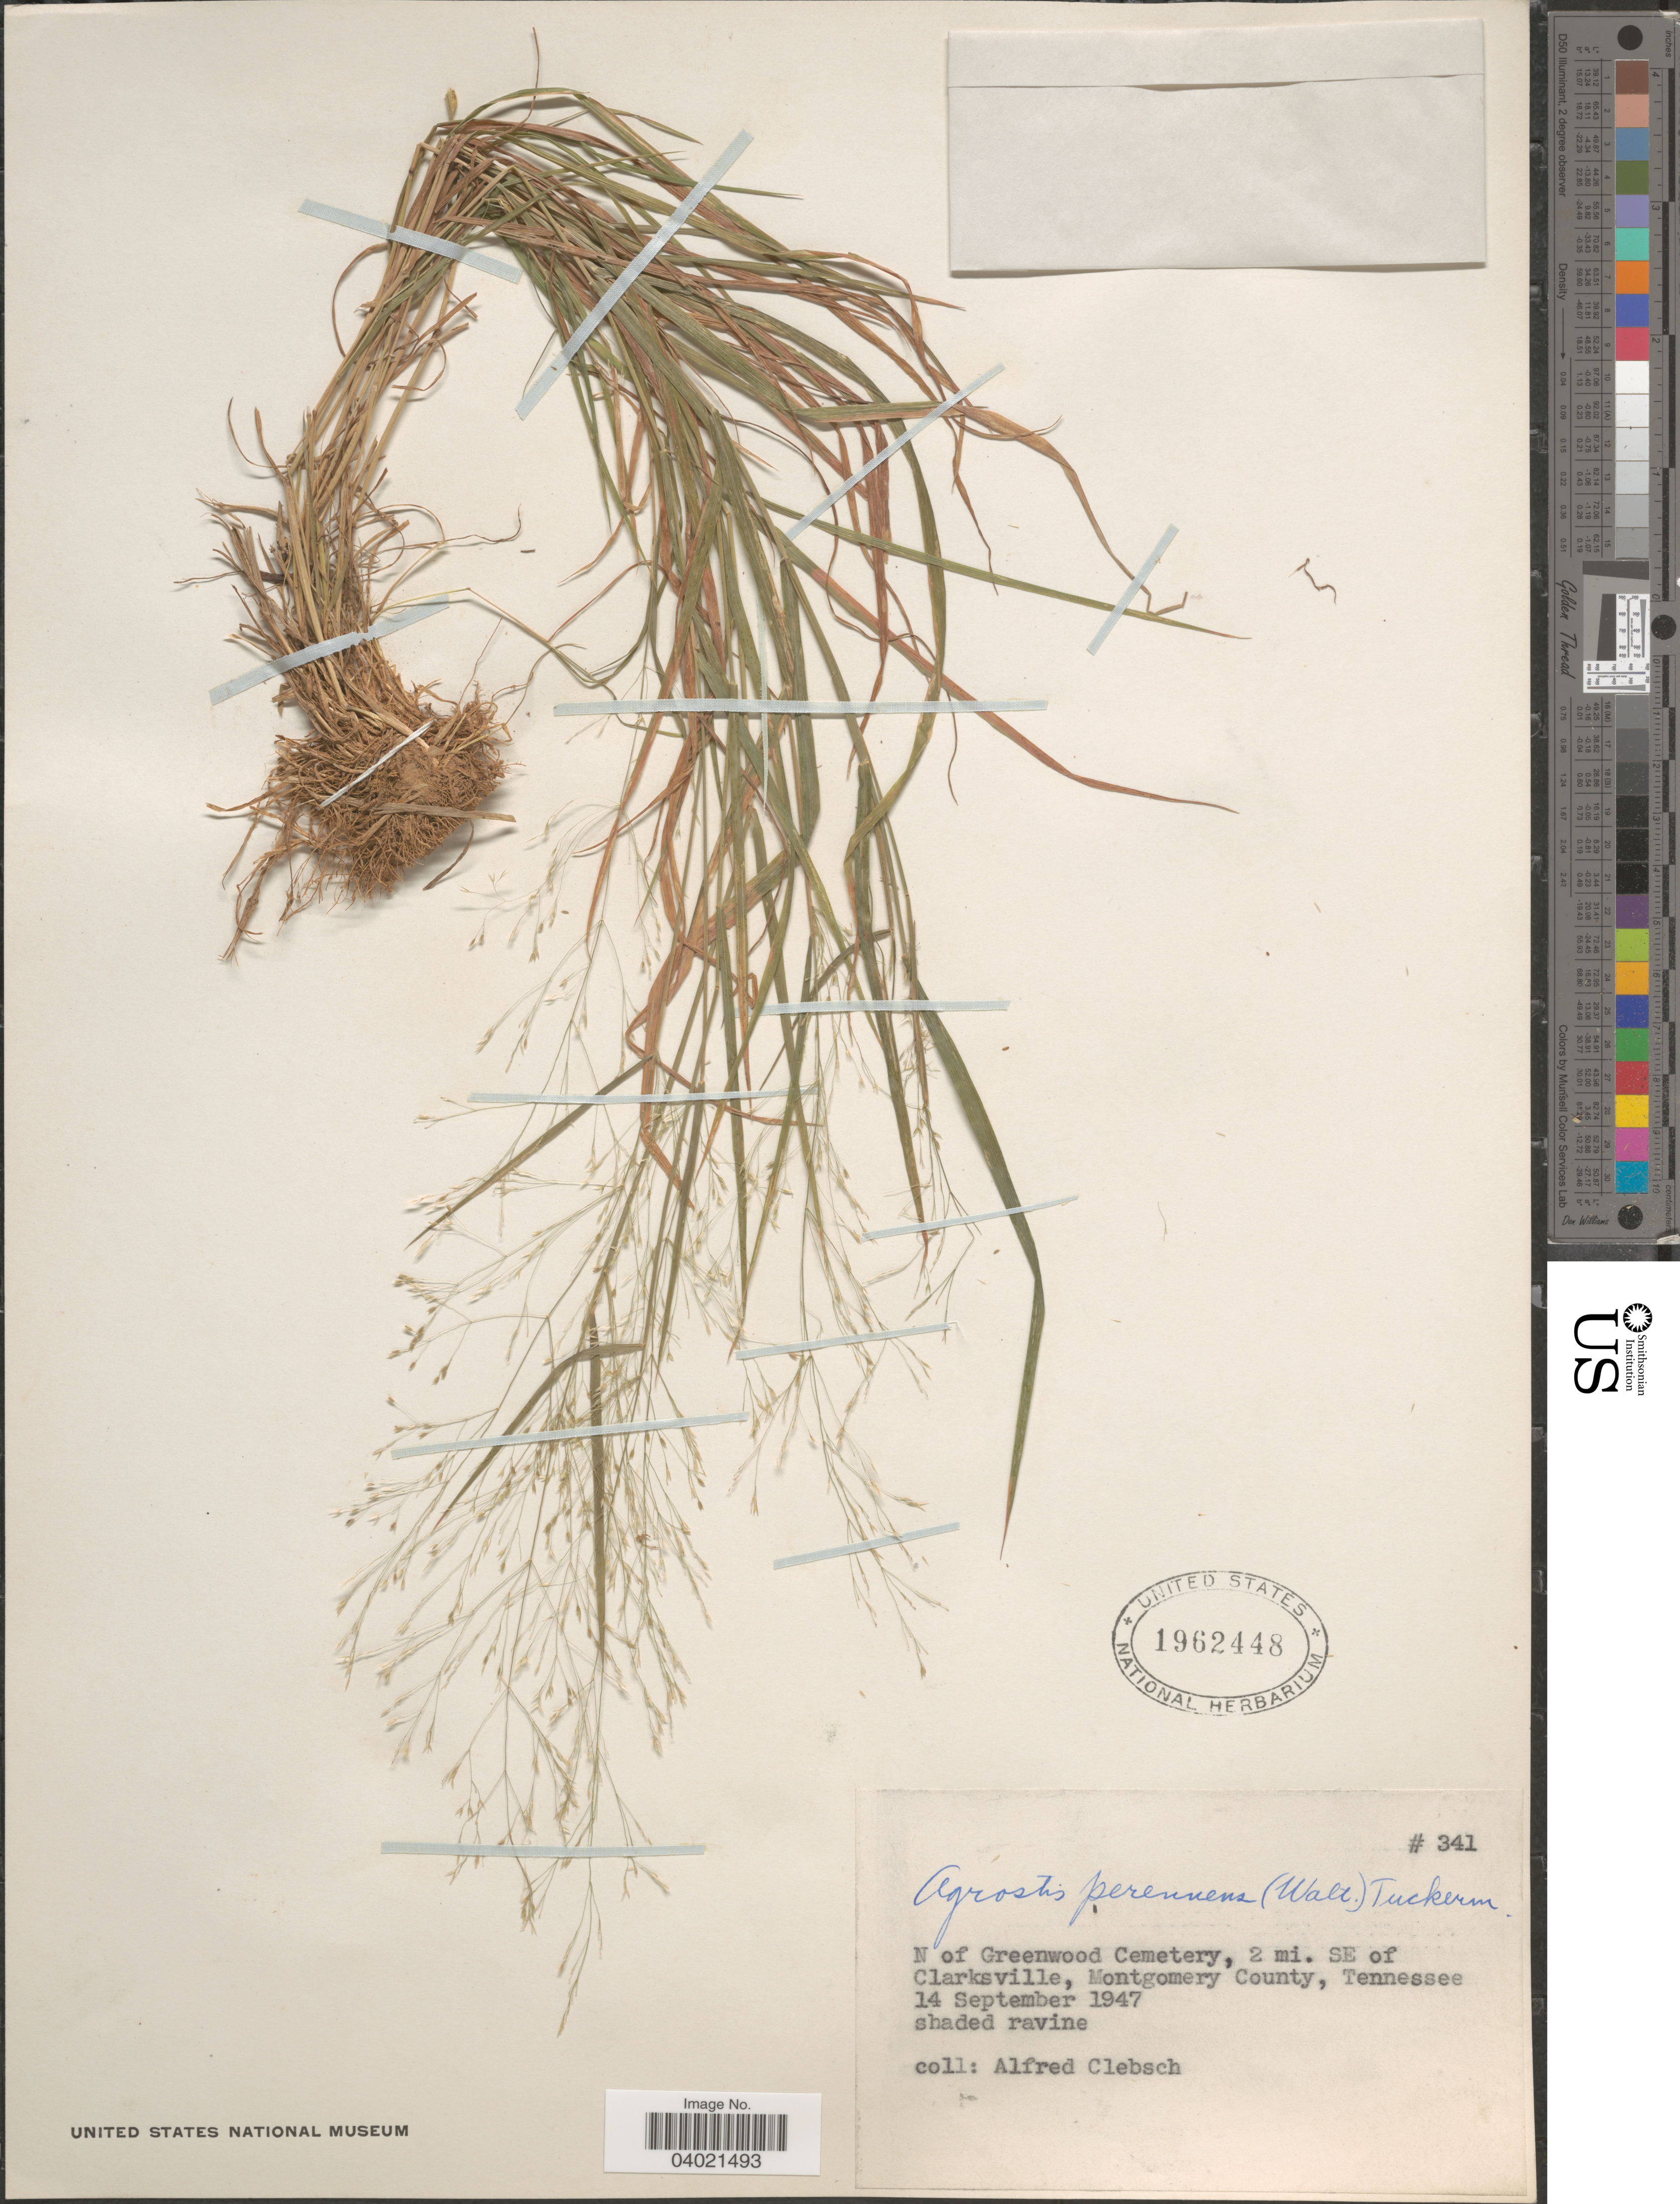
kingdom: Plantae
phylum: Tracheophyta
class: Liliopsida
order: Poales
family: Poaceae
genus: Agrostis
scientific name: Agrostis perennans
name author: (Walter) Tuck.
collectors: A. Clebsch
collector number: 341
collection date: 1947-09-14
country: United States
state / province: Tennessee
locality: N of Greenwood Cemetery, 2 mi. SE of Clarksville, Montgomery County.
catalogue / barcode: US 1962448